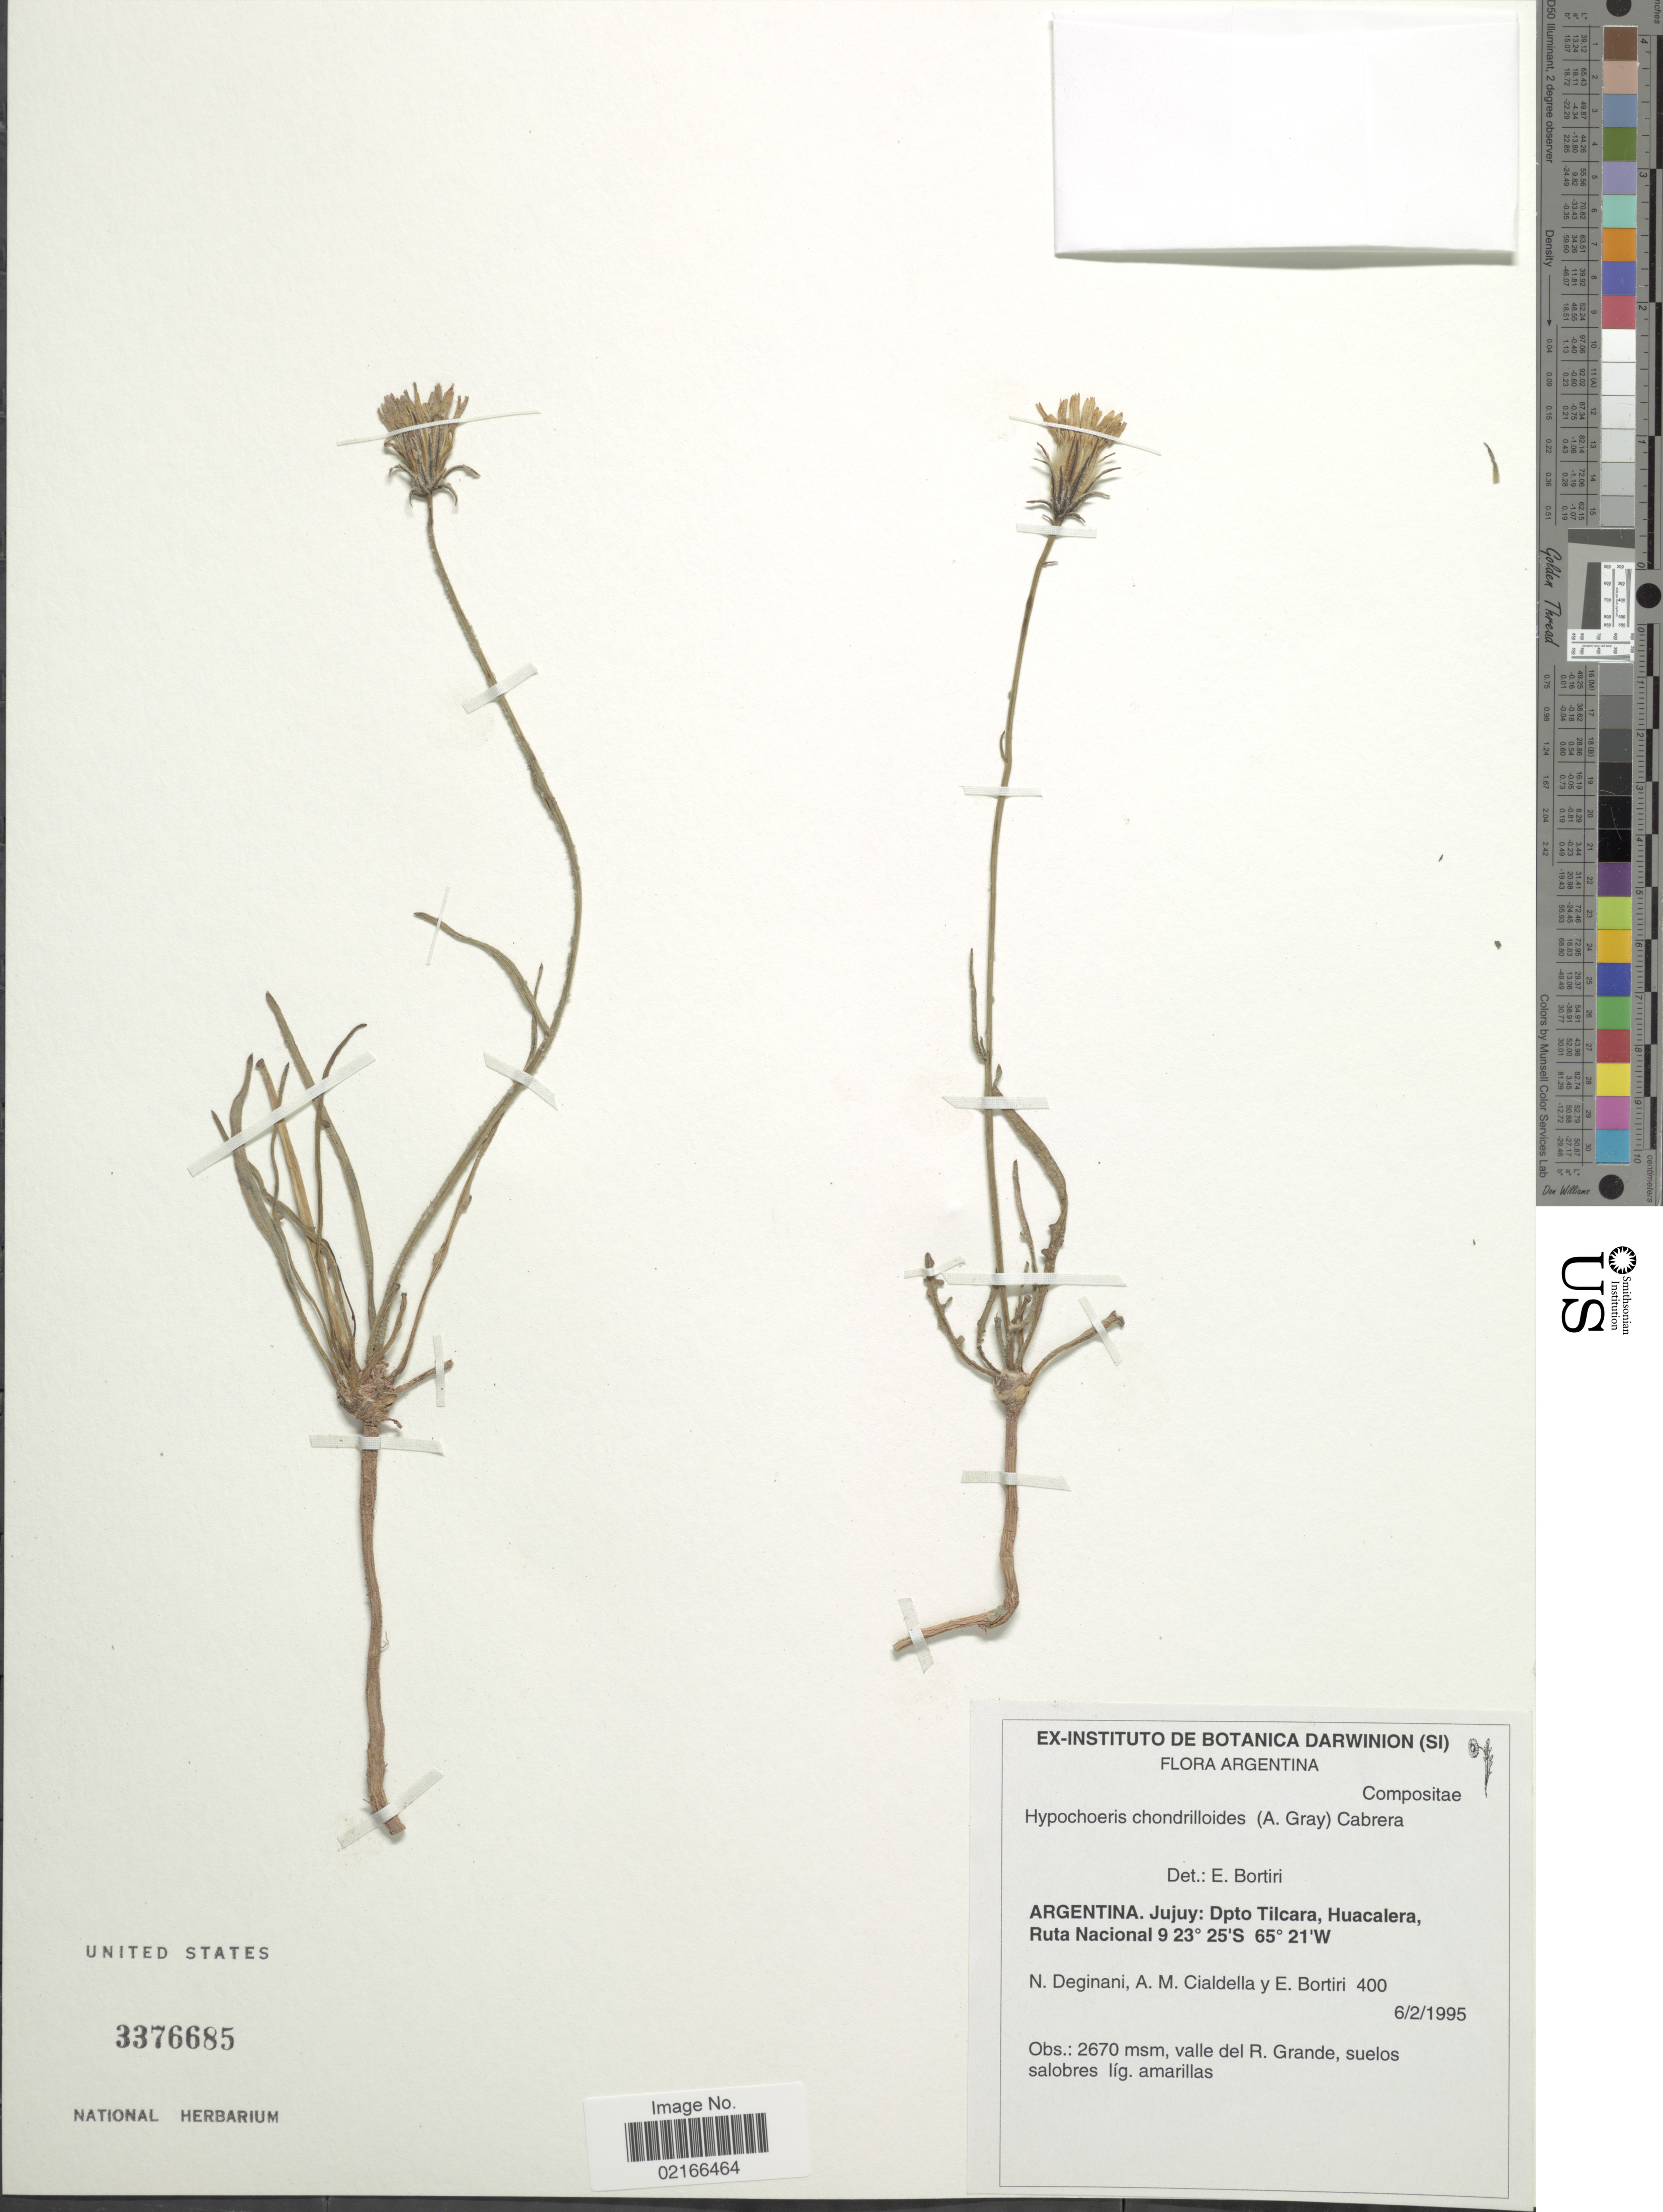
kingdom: Plantae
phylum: Tracheophyta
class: Magnoliopsida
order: Asterales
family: Asteraceae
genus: Hypochaeris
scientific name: Hypochaeris chondrilloides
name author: (A. Gray) Cabrera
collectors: N. Deginani, A. M. Cialdella & E. Bortiri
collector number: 400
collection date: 1995-02-06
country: Argentina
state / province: Jujuy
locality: Dpto Tilcara, Huacalera, Ruta Nacional 9. valle del R. Grande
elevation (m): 2670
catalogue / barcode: US 3376685